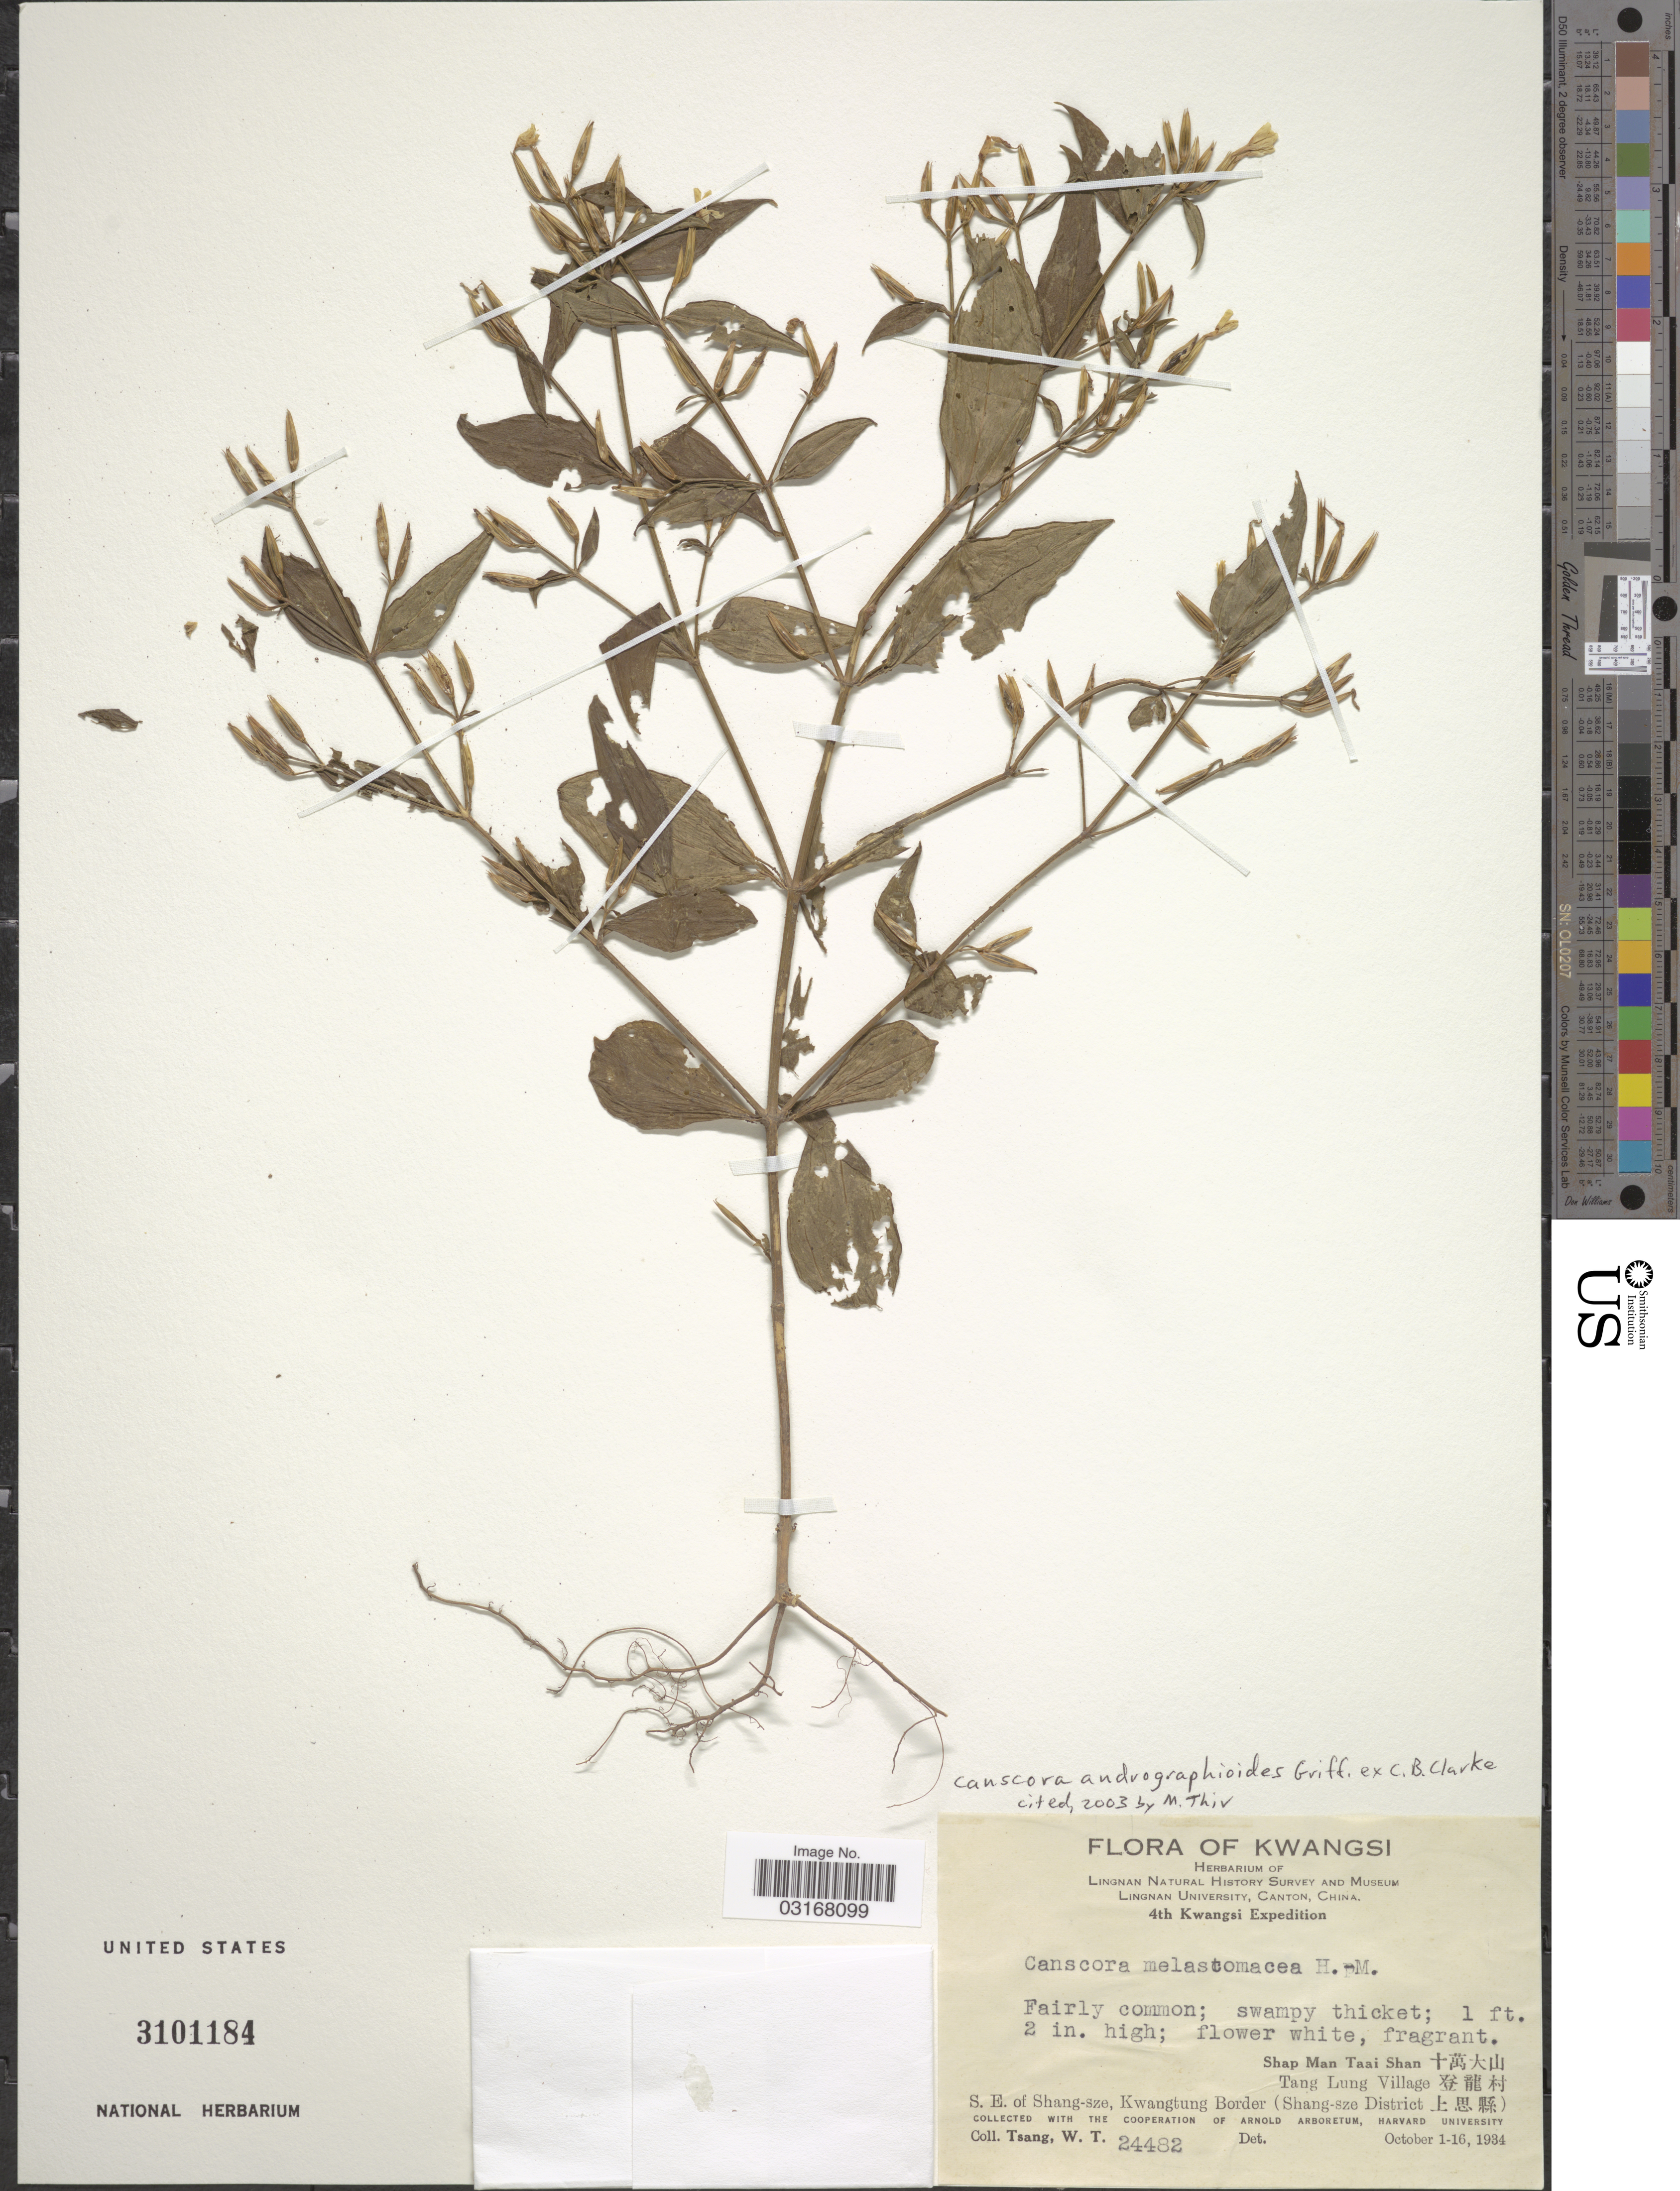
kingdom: Plantae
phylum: Tracheophyta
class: Magnoliopsida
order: Gentianales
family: Gentianaceae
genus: Canscora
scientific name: Canscora andrographioides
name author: Griff. ex C.B. Clarke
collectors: W. T. Tsang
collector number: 24482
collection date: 1934-10-01/1934-10-16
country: China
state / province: Guangxi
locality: Kwangsi. Shap Man Taai Shan X. Tang Lung Village X. S. E. of Shang-sze, Kwangtung Border (Shang-sze District X.).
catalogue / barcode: US 3101184